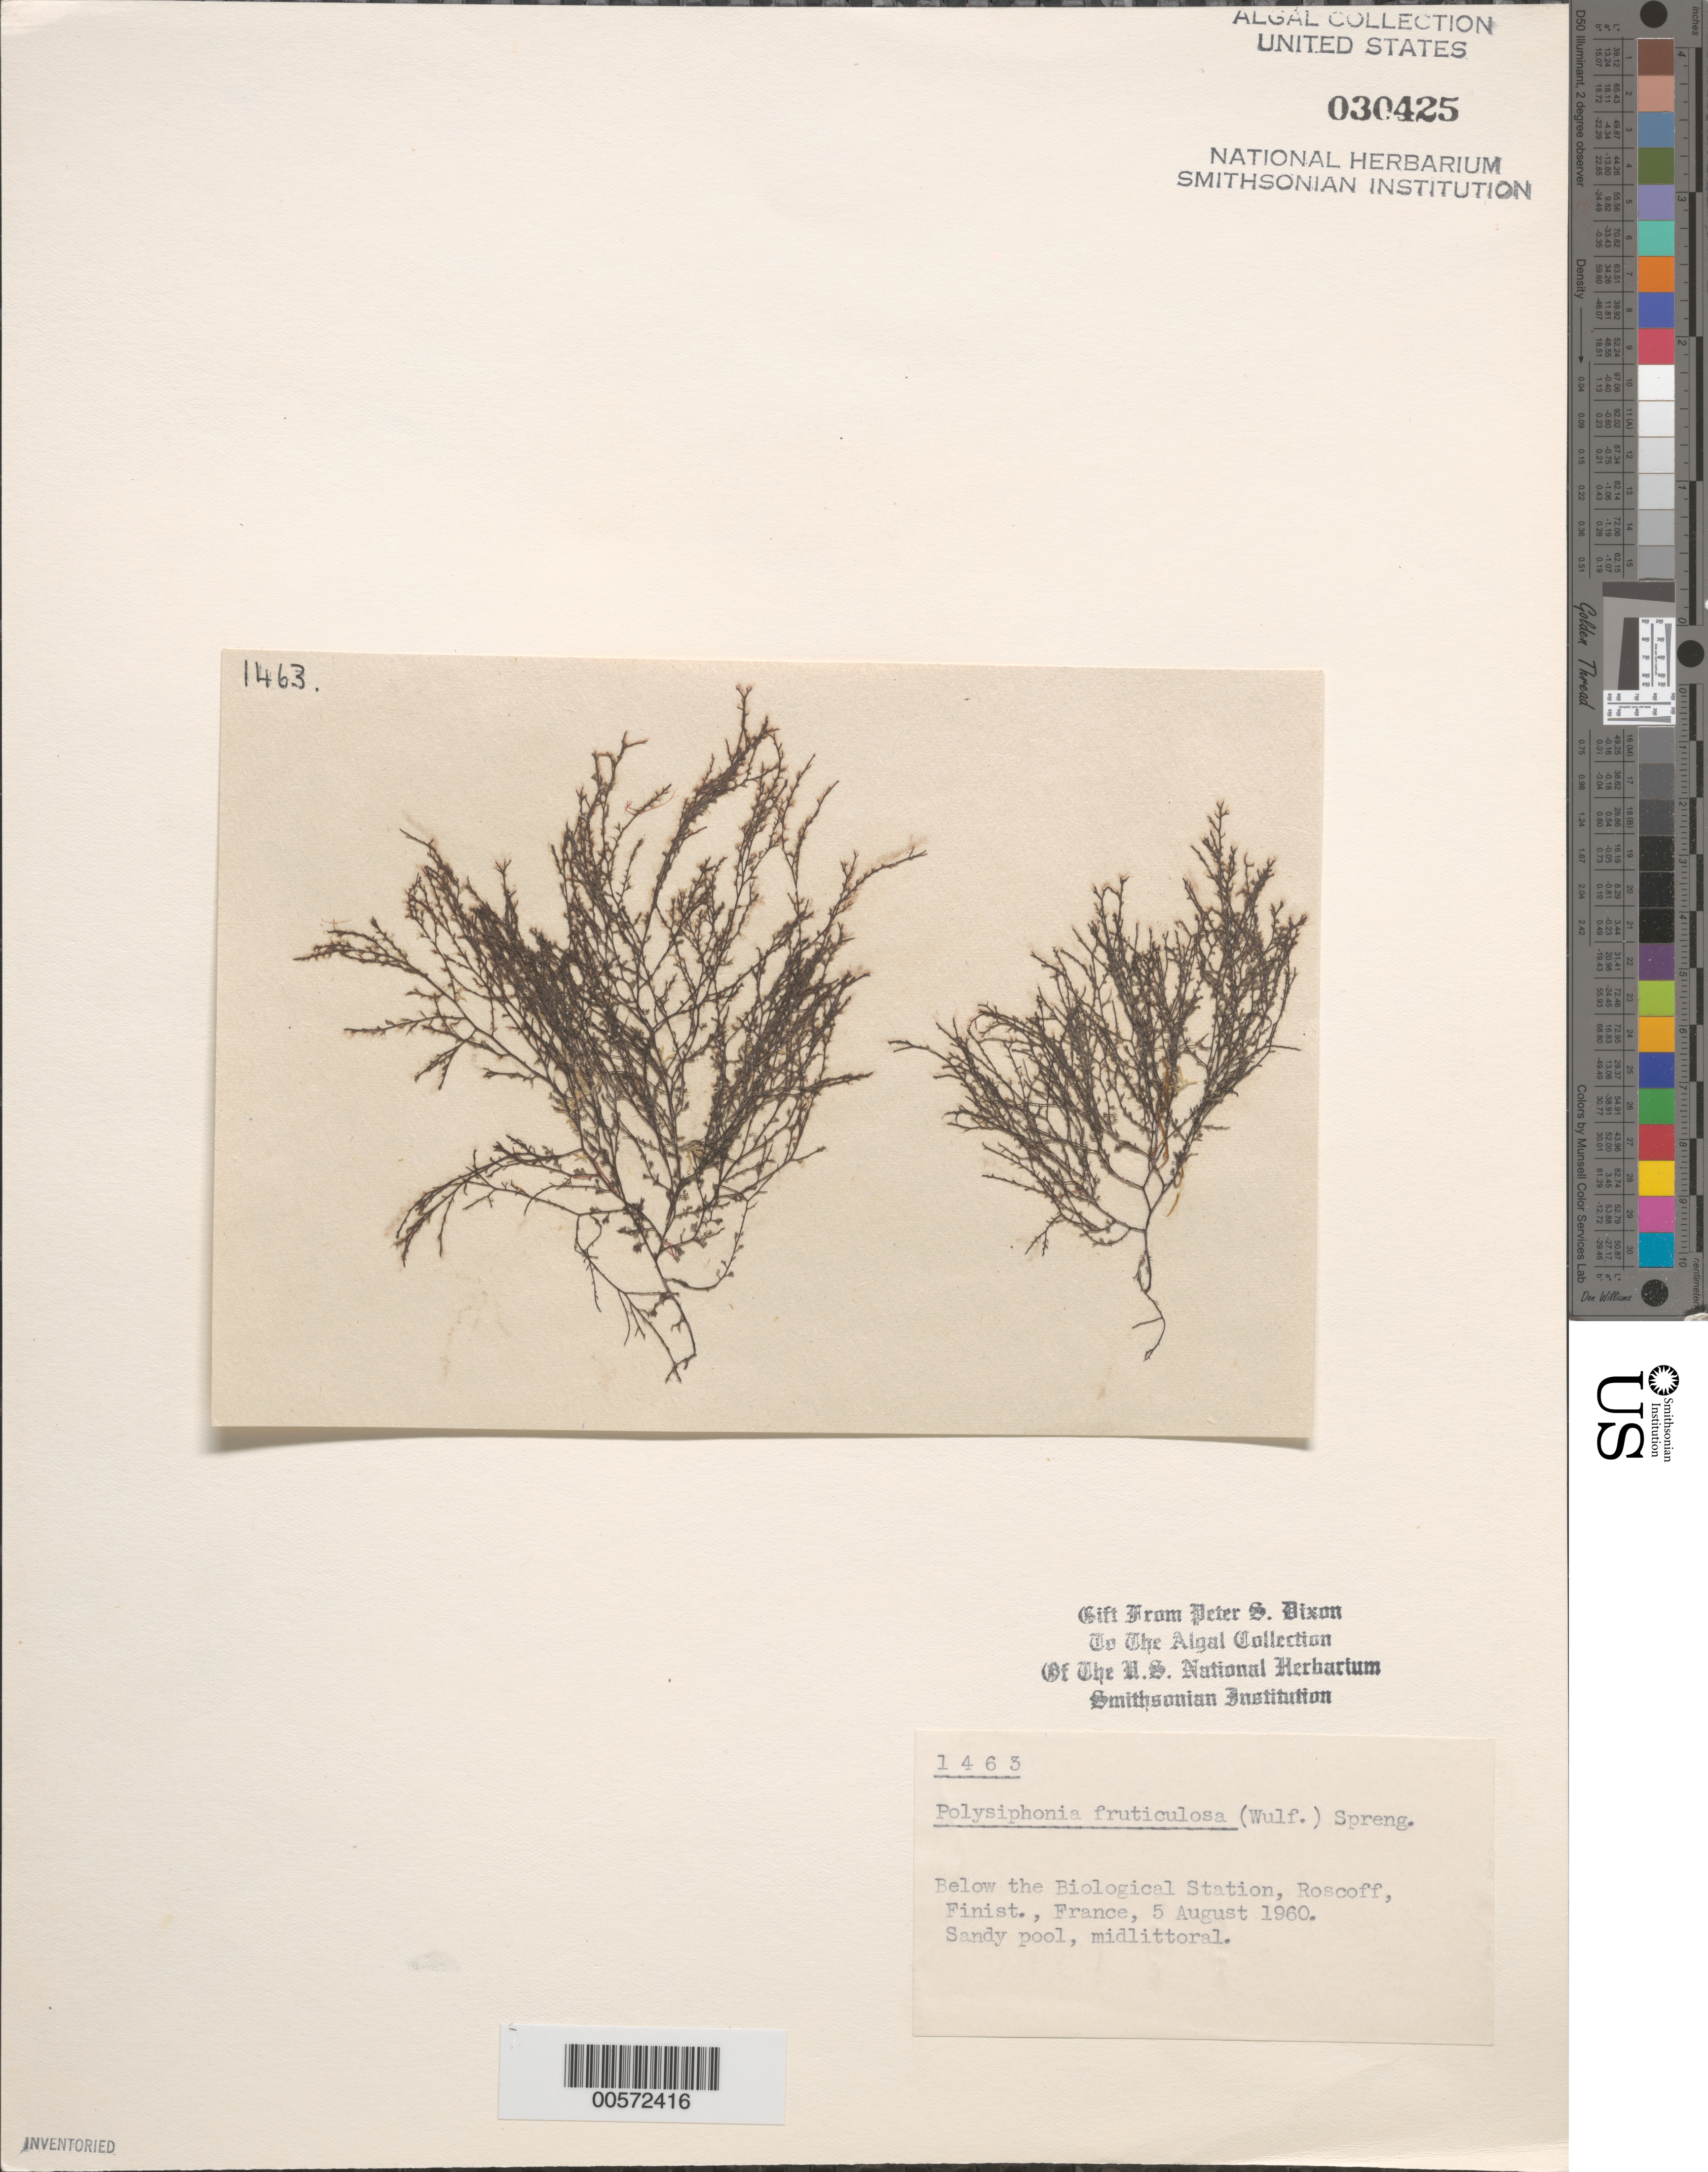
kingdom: Plantae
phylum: Rhodophyta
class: Florideophyceae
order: Ceramiales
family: Rhodomelaceae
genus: Polysiphonia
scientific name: Polysiphonia fruticulosa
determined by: Dixon, P. S.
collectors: P. S. Dixon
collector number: PSD 1463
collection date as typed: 05 Aug 1960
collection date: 1960-08-05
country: France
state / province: Bretagne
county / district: Finistère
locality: Roscoff, below biological station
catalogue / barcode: US 30425